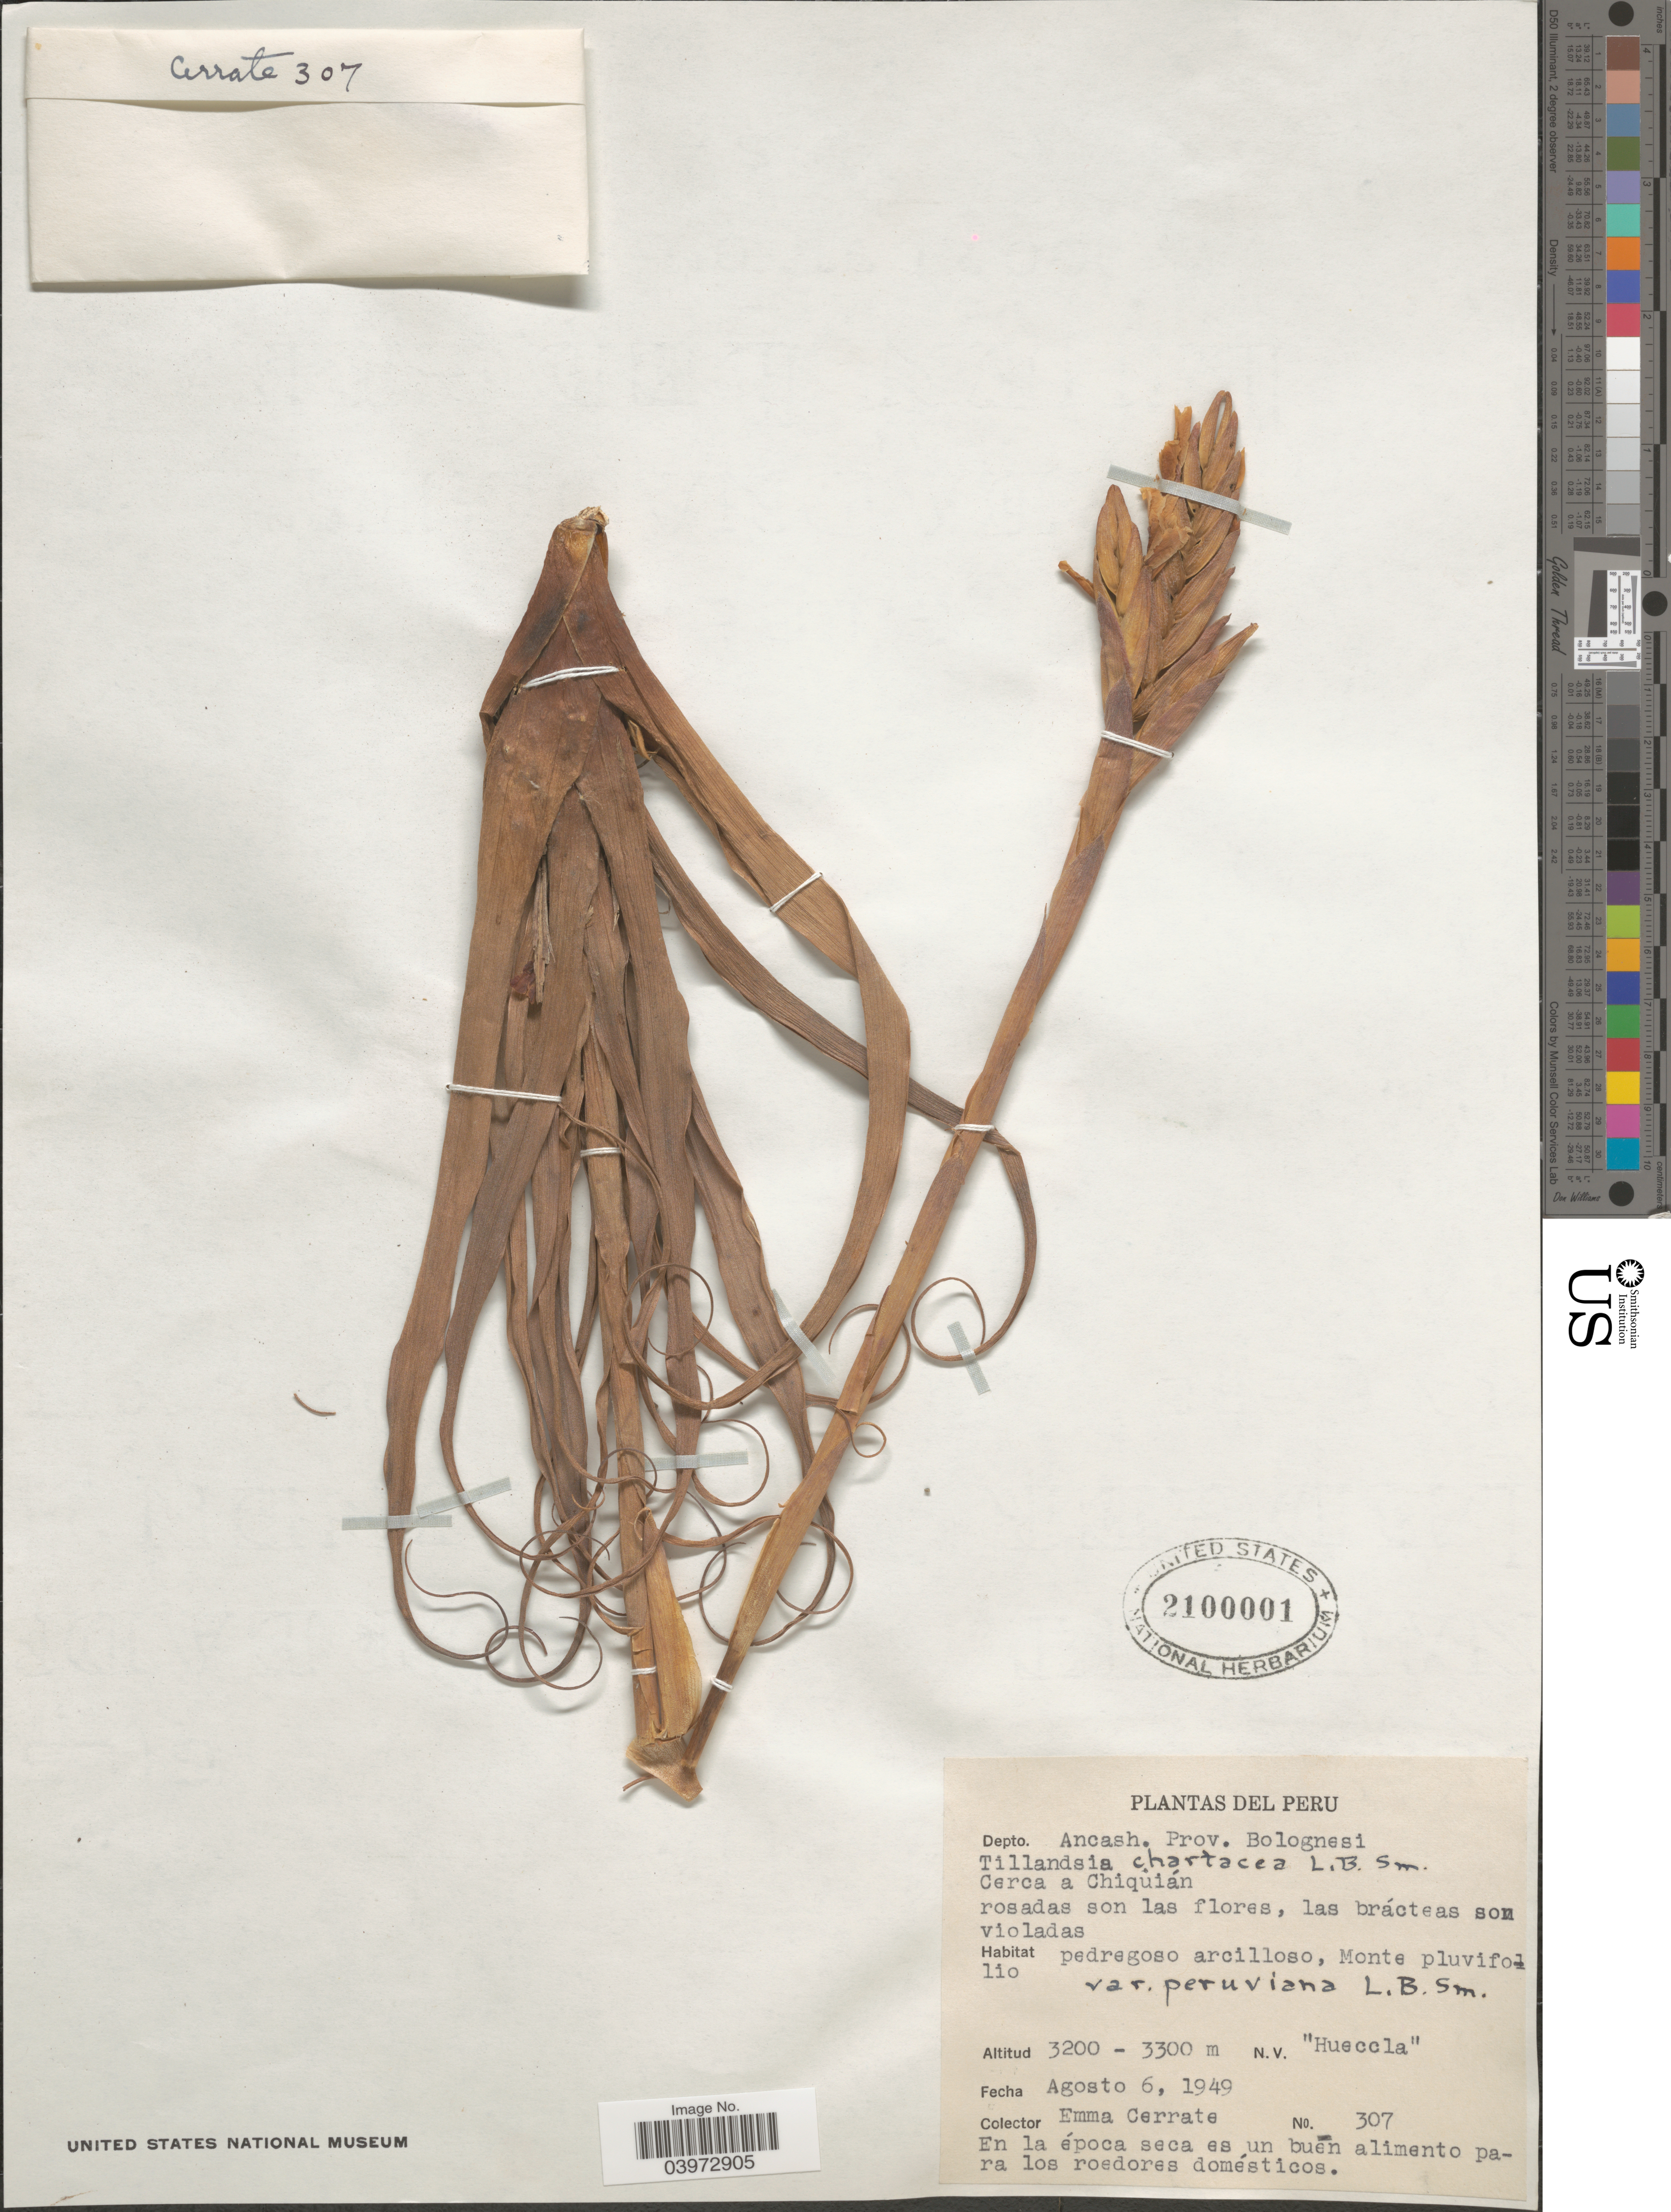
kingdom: Plantae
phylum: Tracheophyta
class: Liliopsida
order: Poales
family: Bromeliaceae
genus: Tillandsia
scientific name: Tillandsia chartacea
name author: L.B. Sm.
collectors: E. Cerrate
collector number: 307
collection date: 1949-08-06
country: Peru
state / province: Ancash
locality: Depto. Ancash. Prov. Bolognesi. Cerca a Chiquián.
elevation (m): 3200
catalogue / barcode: US 2100001